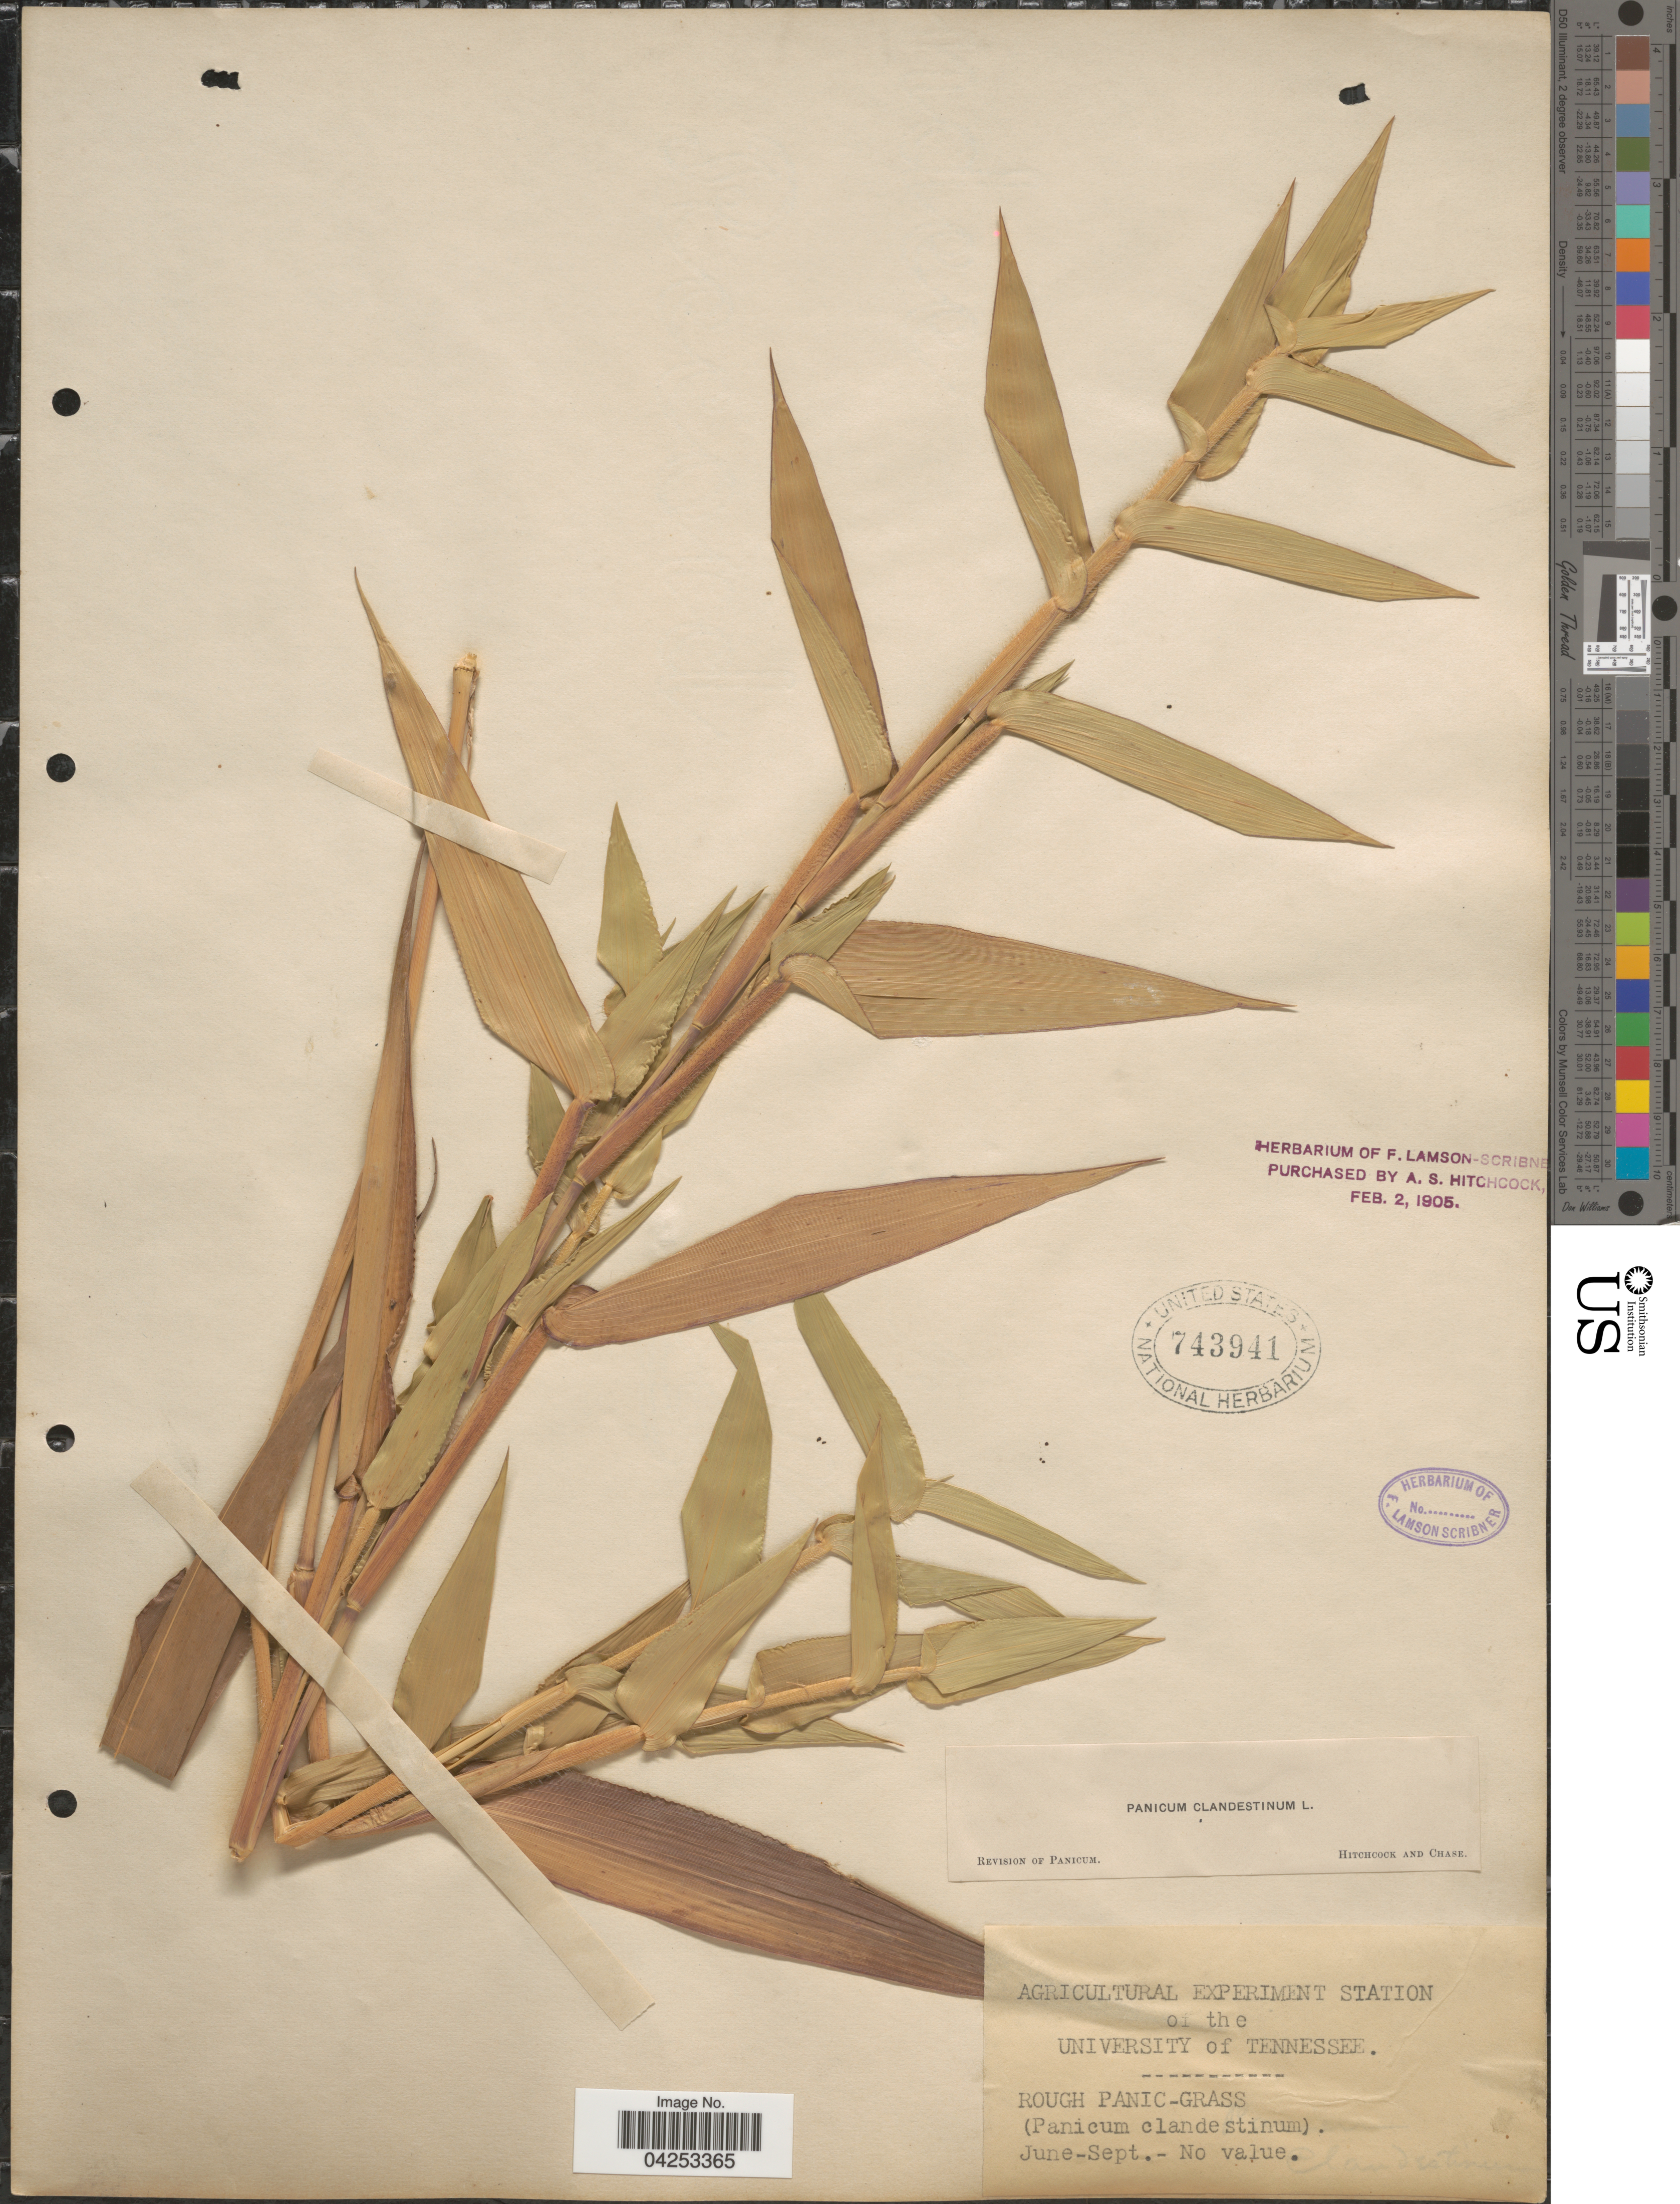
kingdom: Plantae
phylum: Tracheophyta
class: Liliopsida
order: Poales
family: Poaceae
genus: Dichanthelium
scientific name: Dichanthelium clandestinum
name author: (L.) Gould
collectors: ex herb. F. Lamson Scribner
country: United States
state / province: Tennessee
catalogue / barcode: US 743941